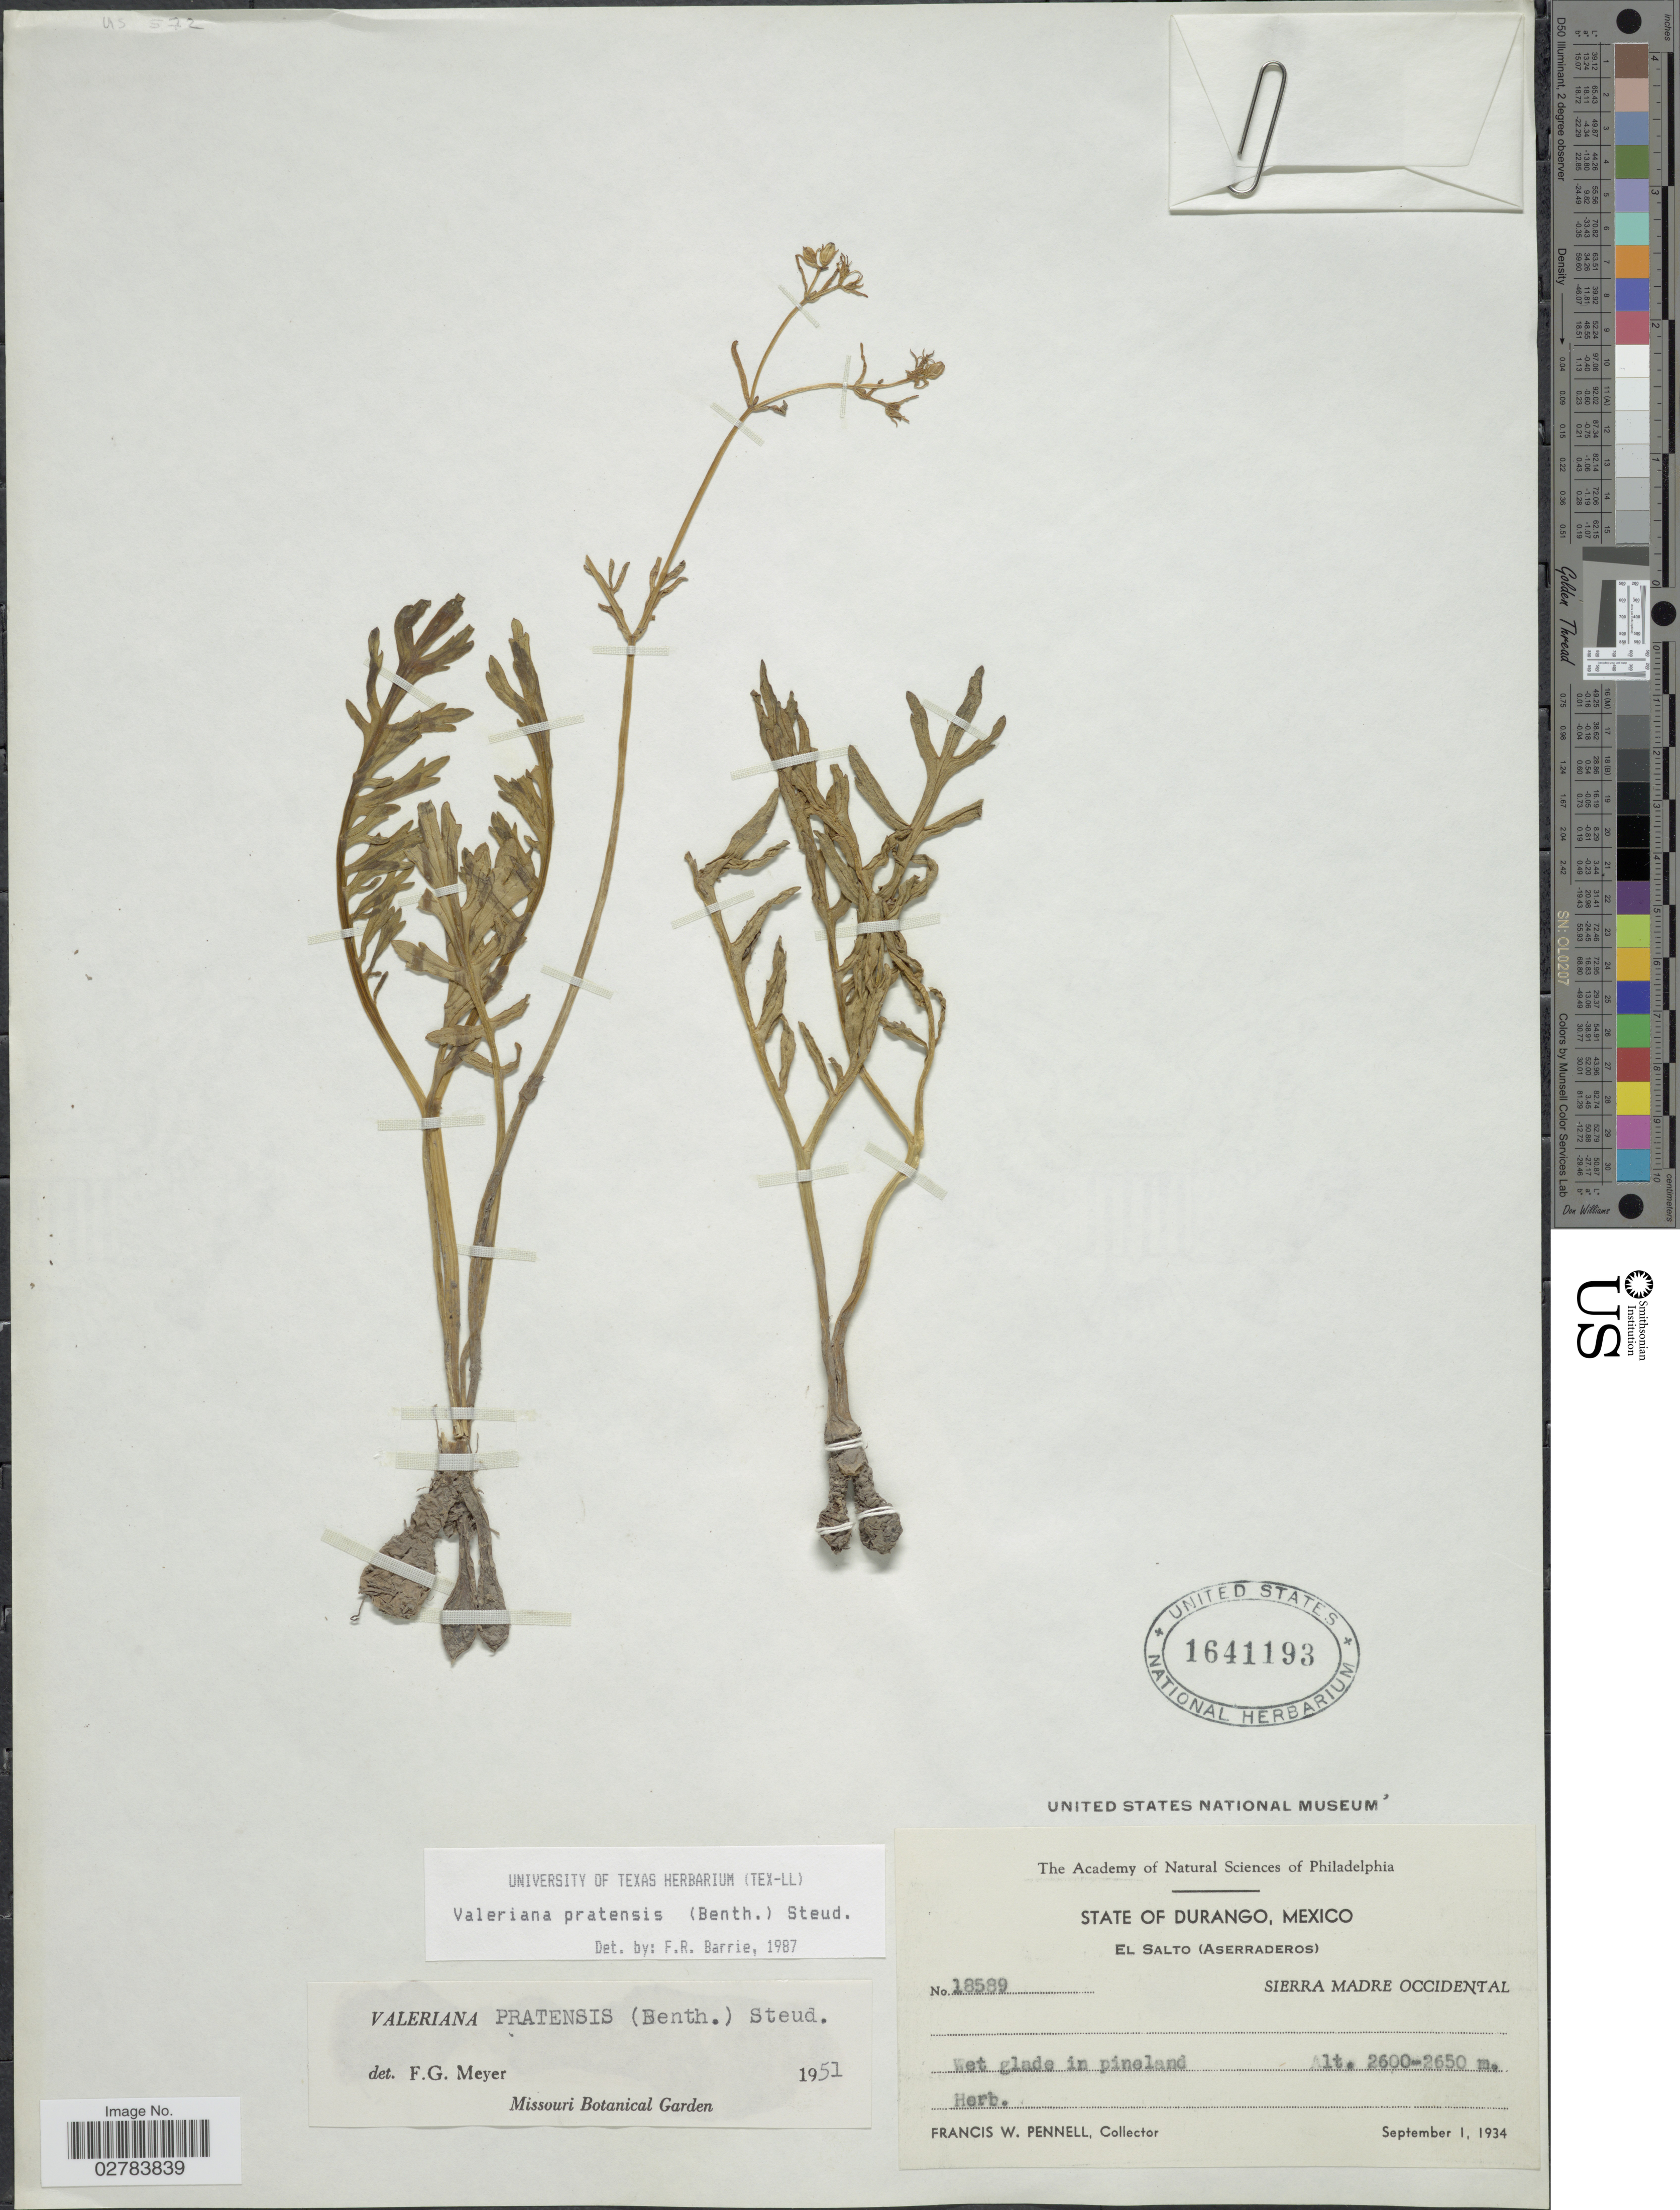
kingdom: Plantae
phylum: Tracheophyta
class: Magnoliopsida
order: Dipsacales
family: Caprifoliaceae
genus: Valeriana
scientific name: Valeriana pratensis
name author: Dierb. ex Walter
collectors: F. W. Pennell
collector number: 18589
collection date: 1934-09-01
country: Mexico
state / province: Durango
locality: El Salto (Aserraderos). Sierra Madre Occidental.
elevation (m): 2600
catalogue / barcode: US 1641193